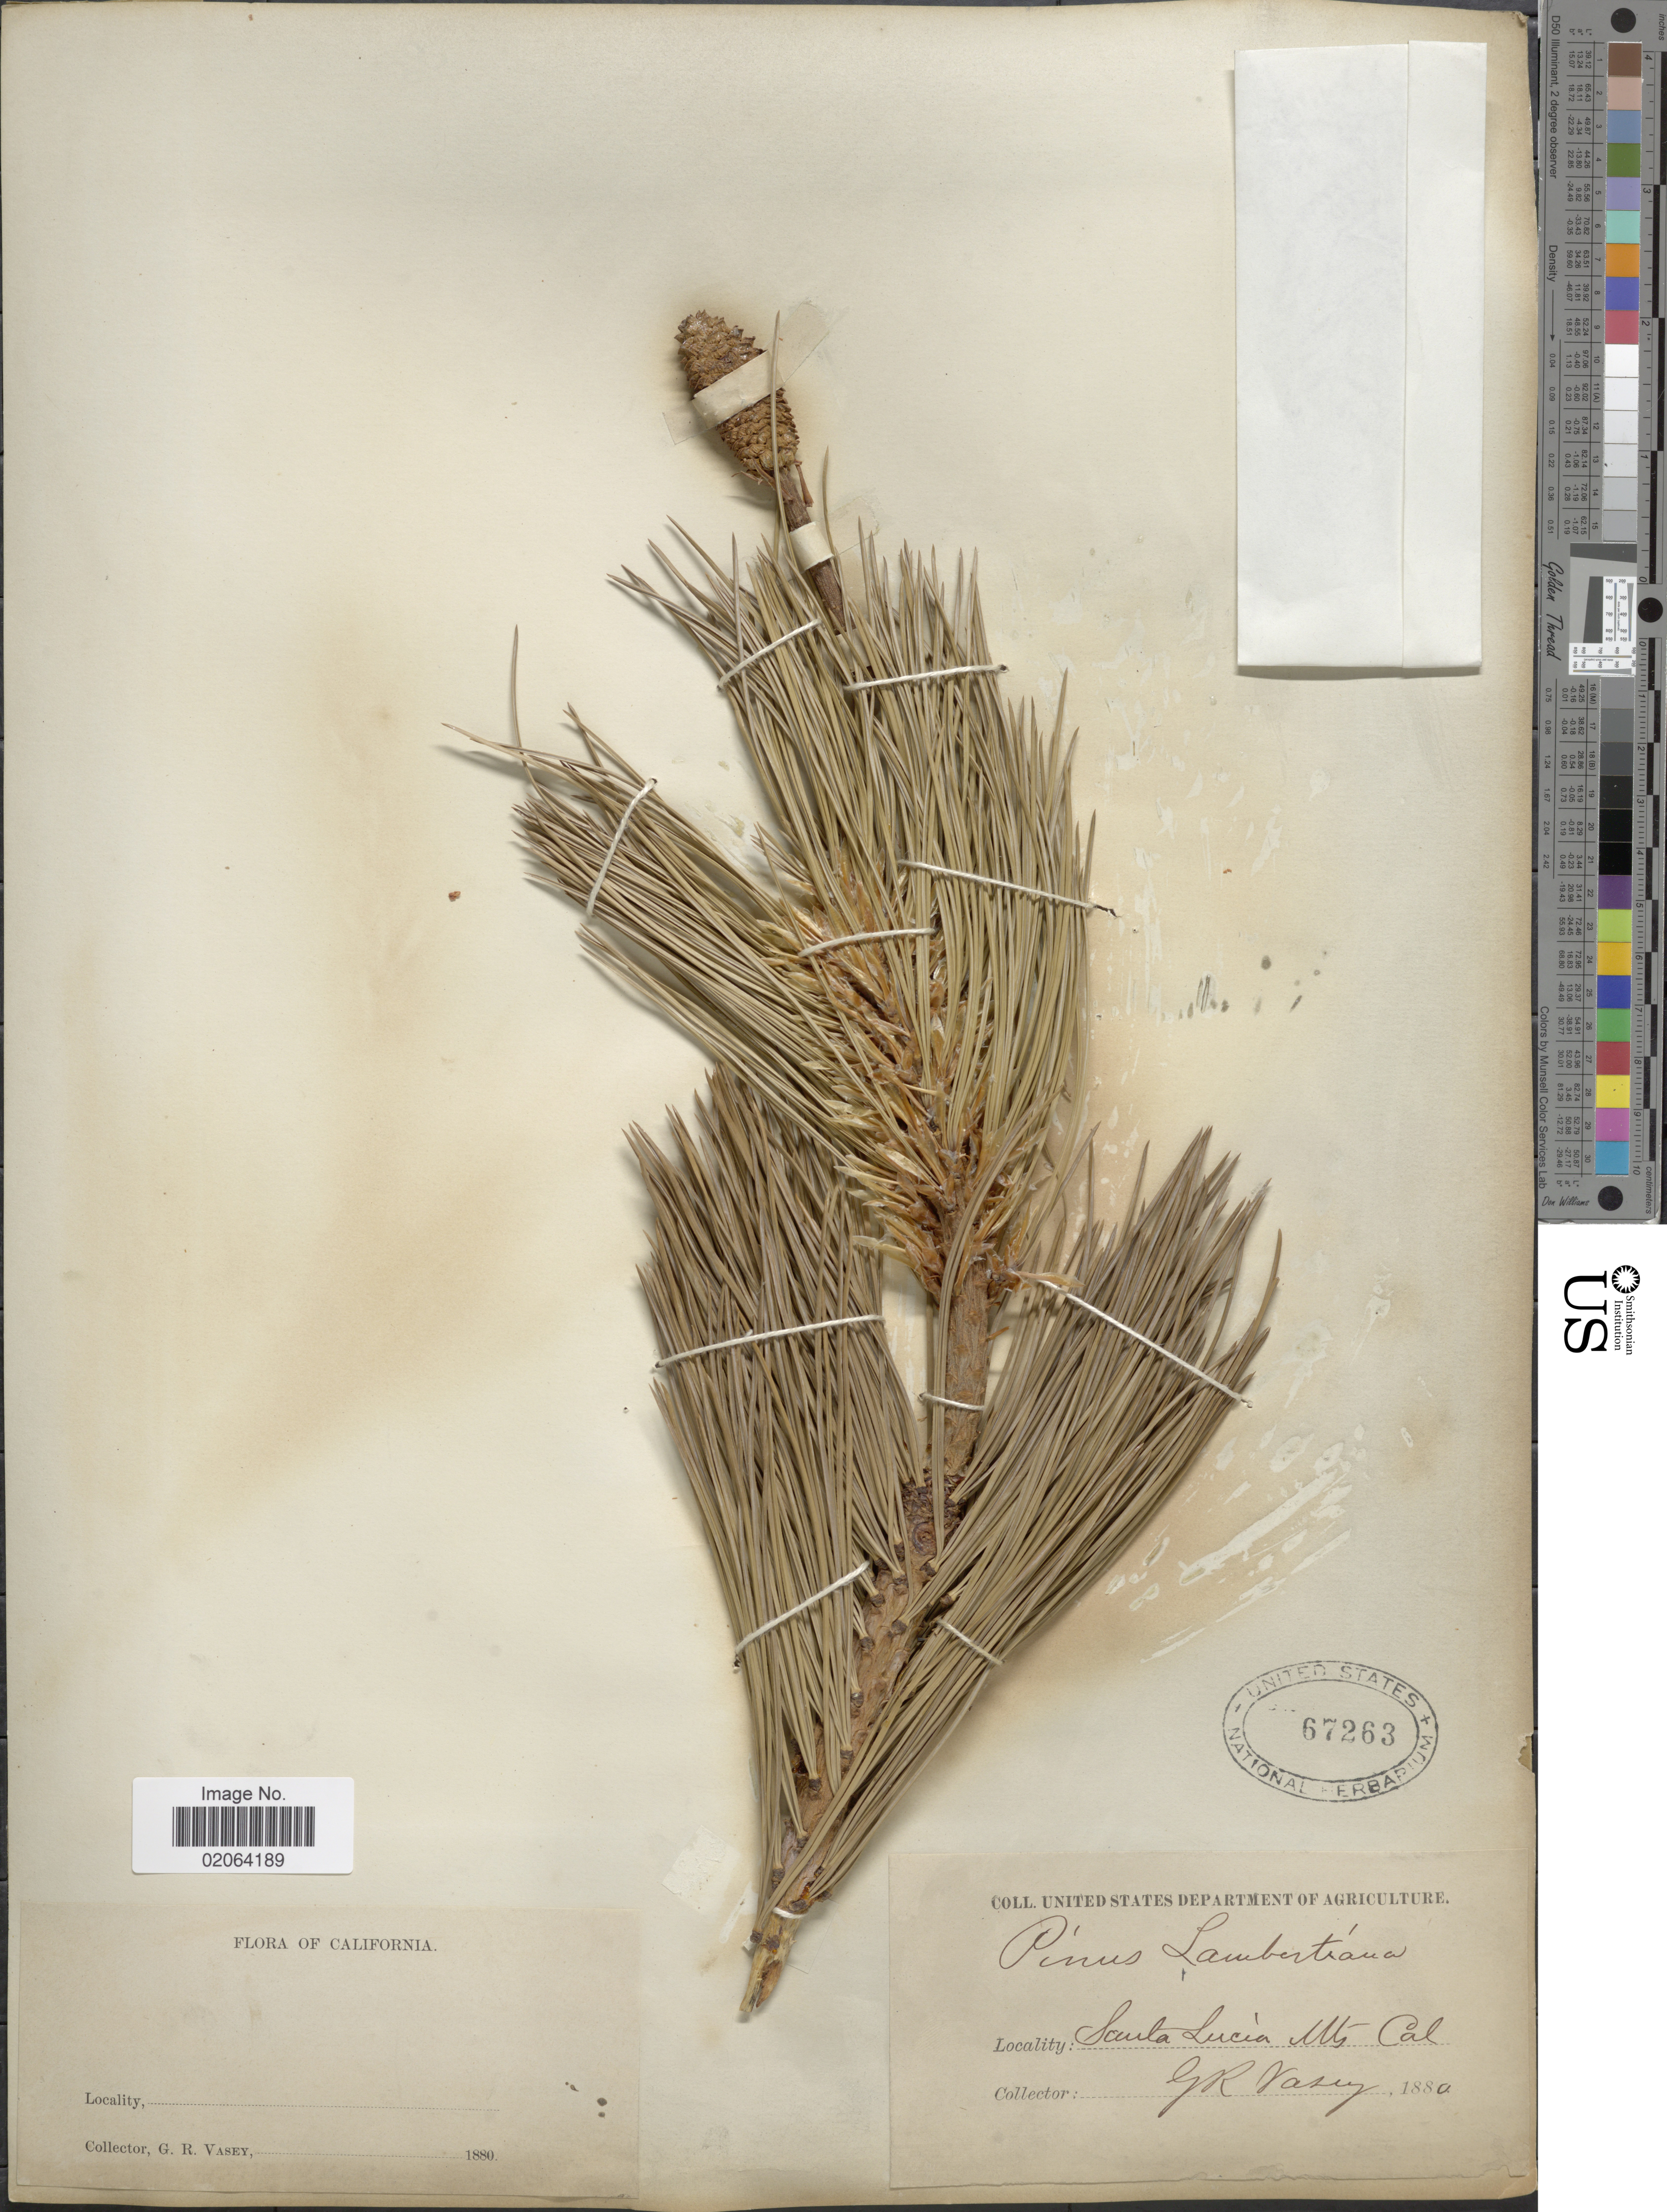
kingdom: Plantae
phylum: Tracheophyta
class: Pinopsida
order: Pinales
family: Pinaceae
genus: Pinus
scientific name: Pinus lambertiana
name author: Douglas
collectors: G. R. Vasey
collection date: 1880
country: United States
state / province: California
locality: Santa Lucia Mts.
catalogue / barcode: US 67263